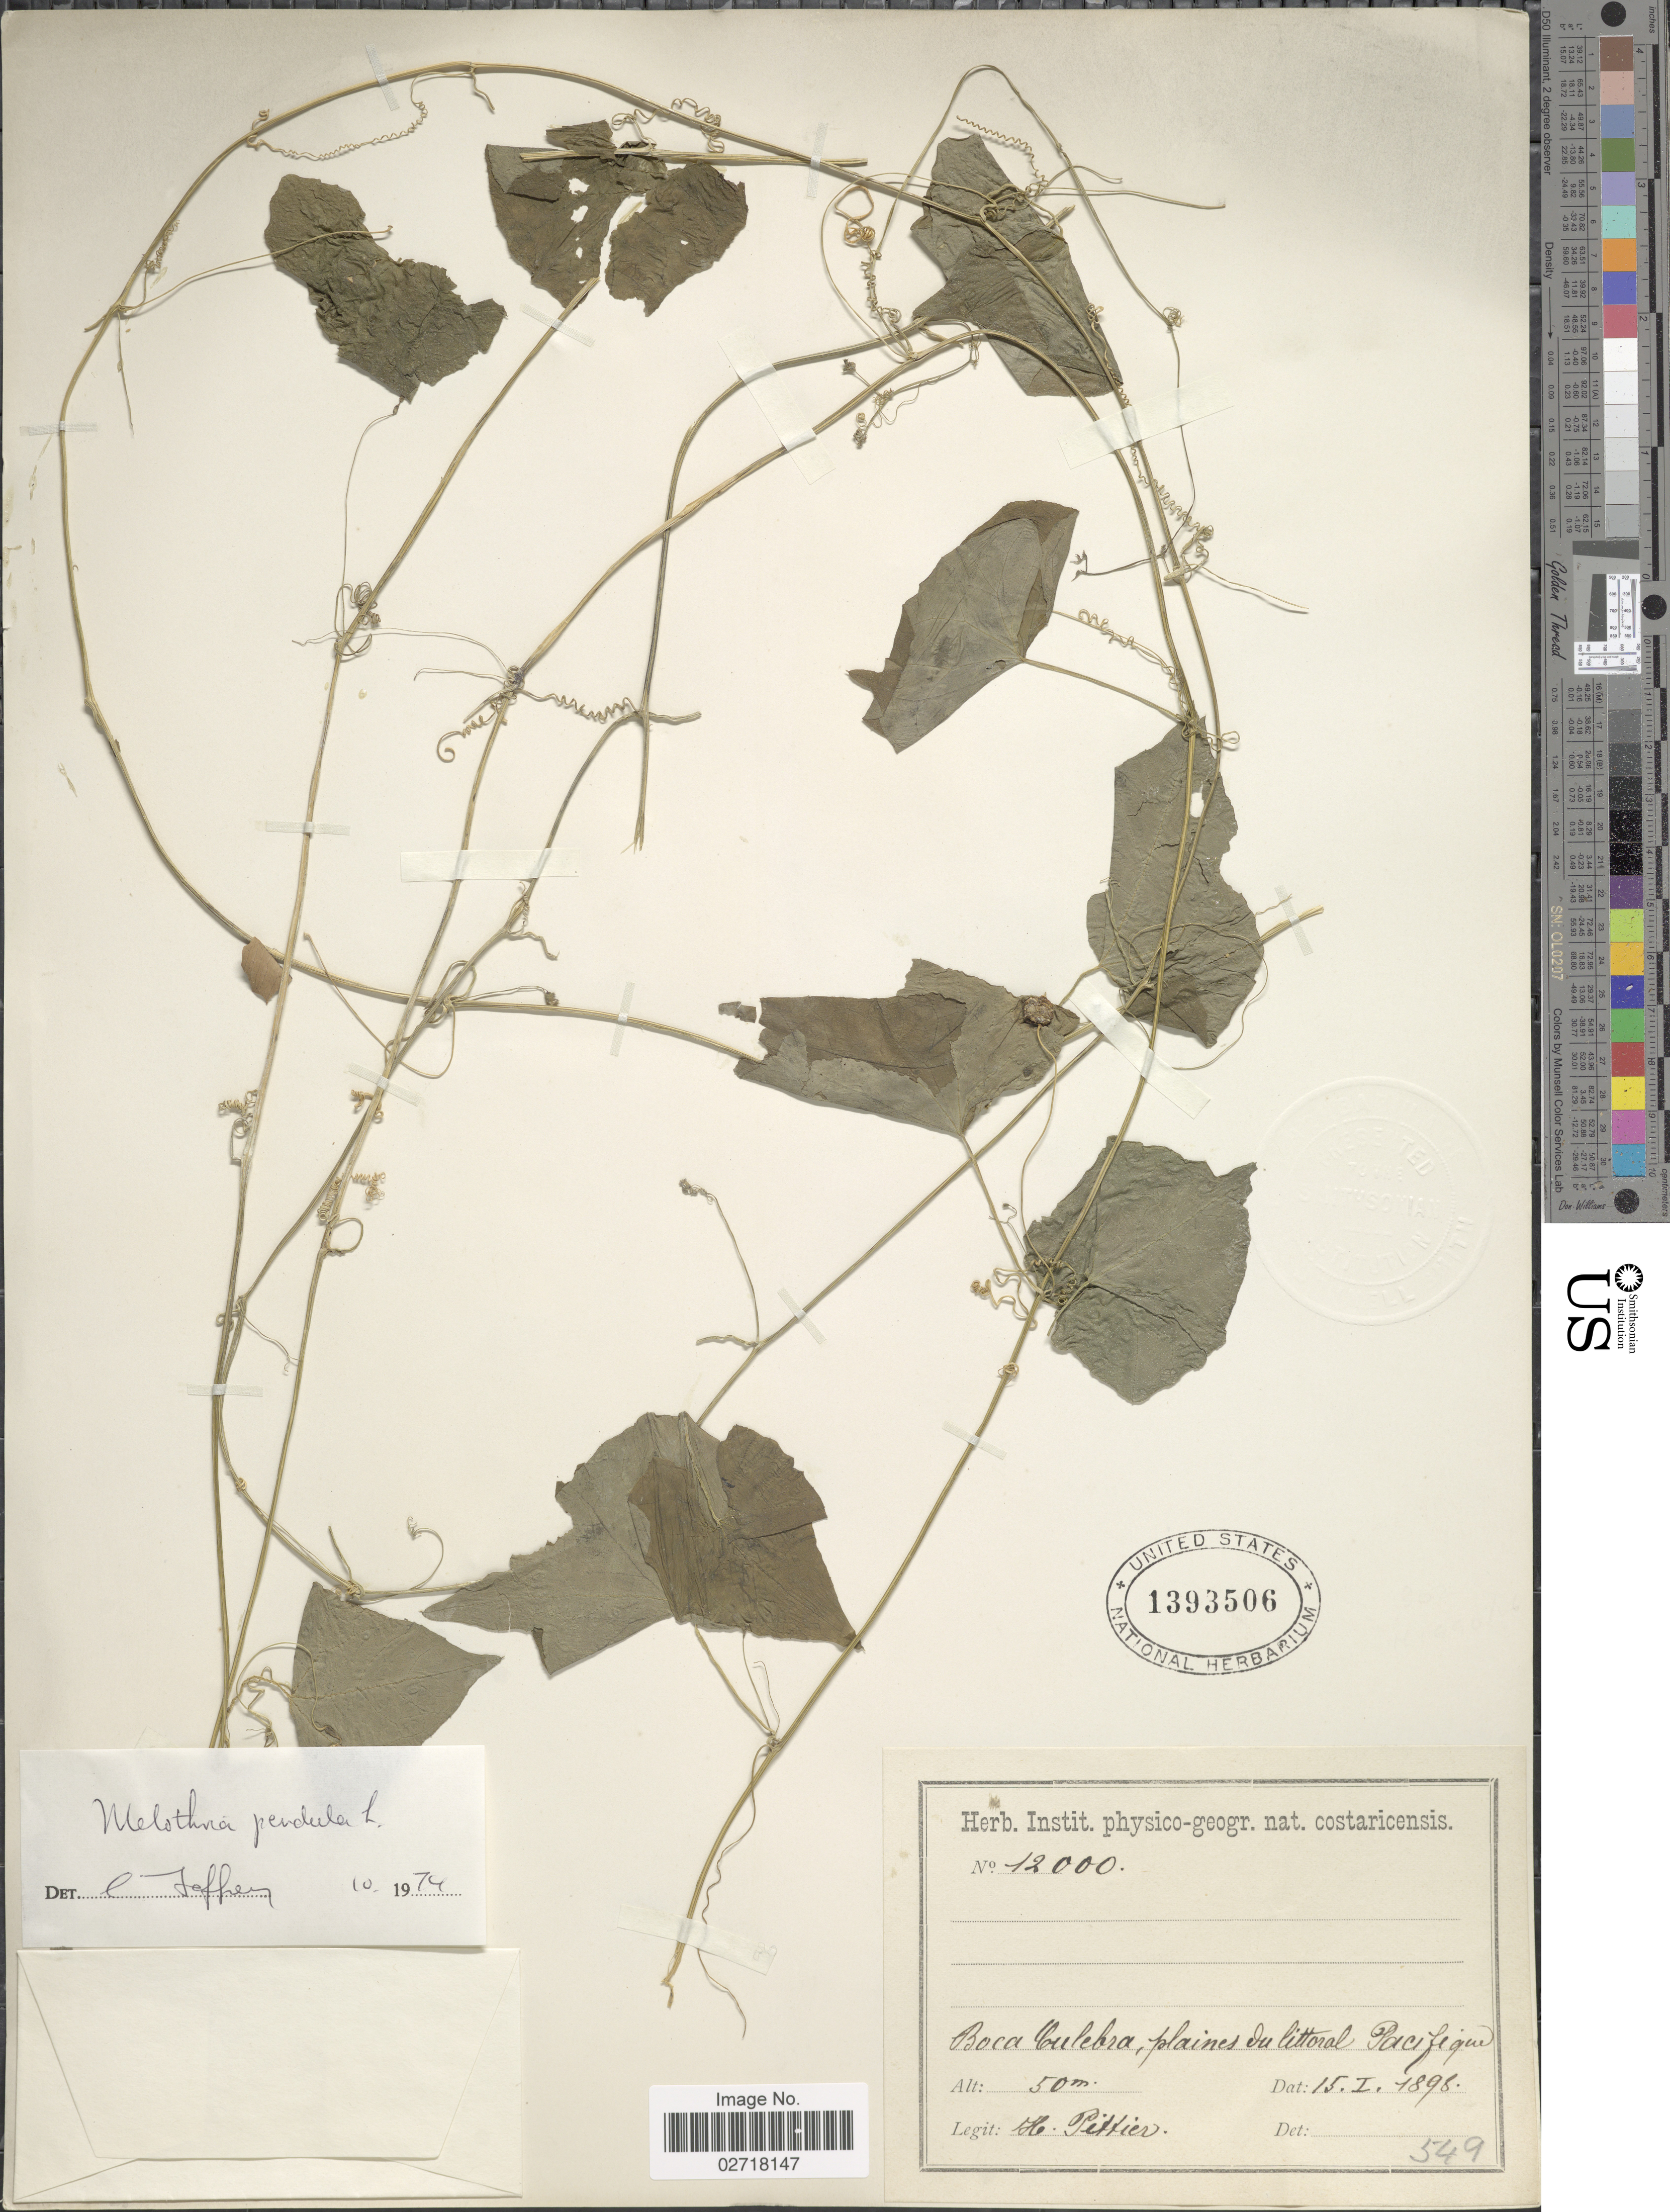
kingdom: Plantae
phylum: Tracheophyta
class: Magnoliopsida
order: Cucurbitales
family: Cucurbitaceae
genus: Melothria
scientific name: Melothria pendula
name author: L.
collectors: H. F. Pittier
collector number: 12000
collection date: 1898-01-15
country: Costa Rica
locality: Boca Culebra plaines du littoral Pacifique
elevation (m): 50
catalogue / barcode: US 1393506